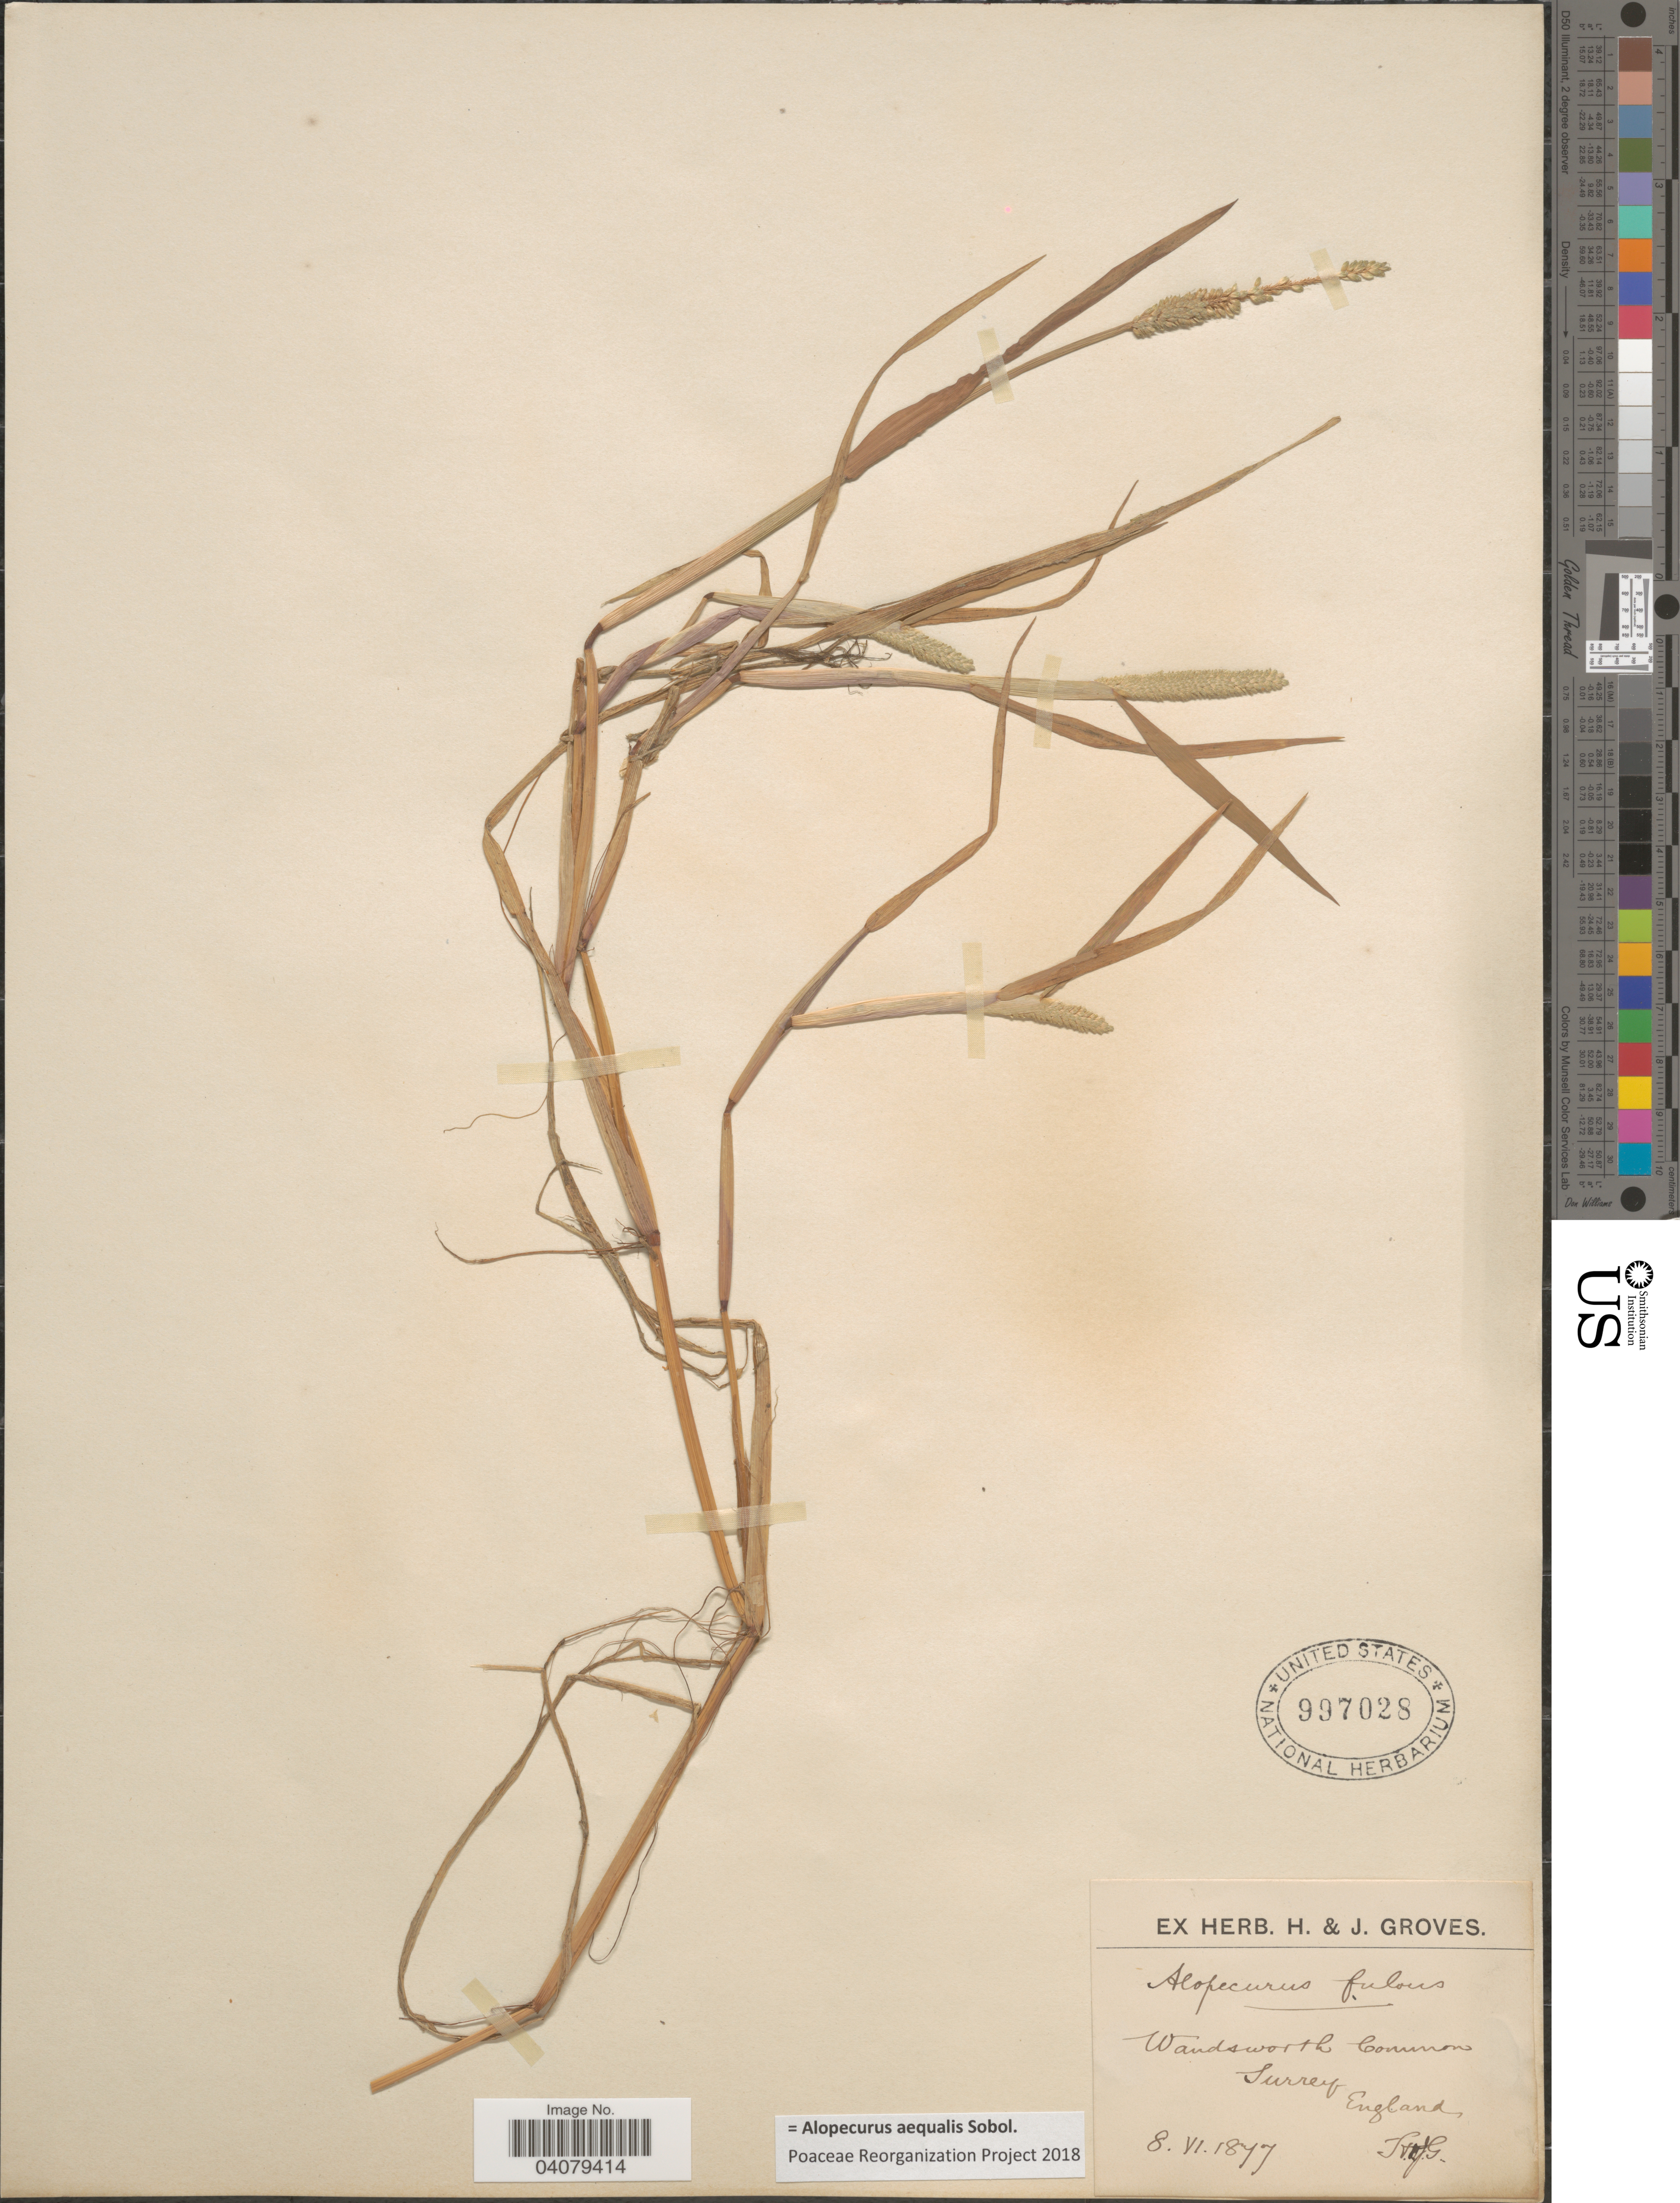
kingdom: Plantae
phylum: Tracheophyta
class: Liliopsida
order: Poales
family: Poaceae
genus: Alopecurus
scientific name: Alopecurus arundinaceus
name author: Poir.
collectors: H. Groves & J. Groves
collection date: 1877-06-08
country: United Kingdom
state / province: England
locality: Wandsworth Common Surrey.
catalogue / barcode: US 997028